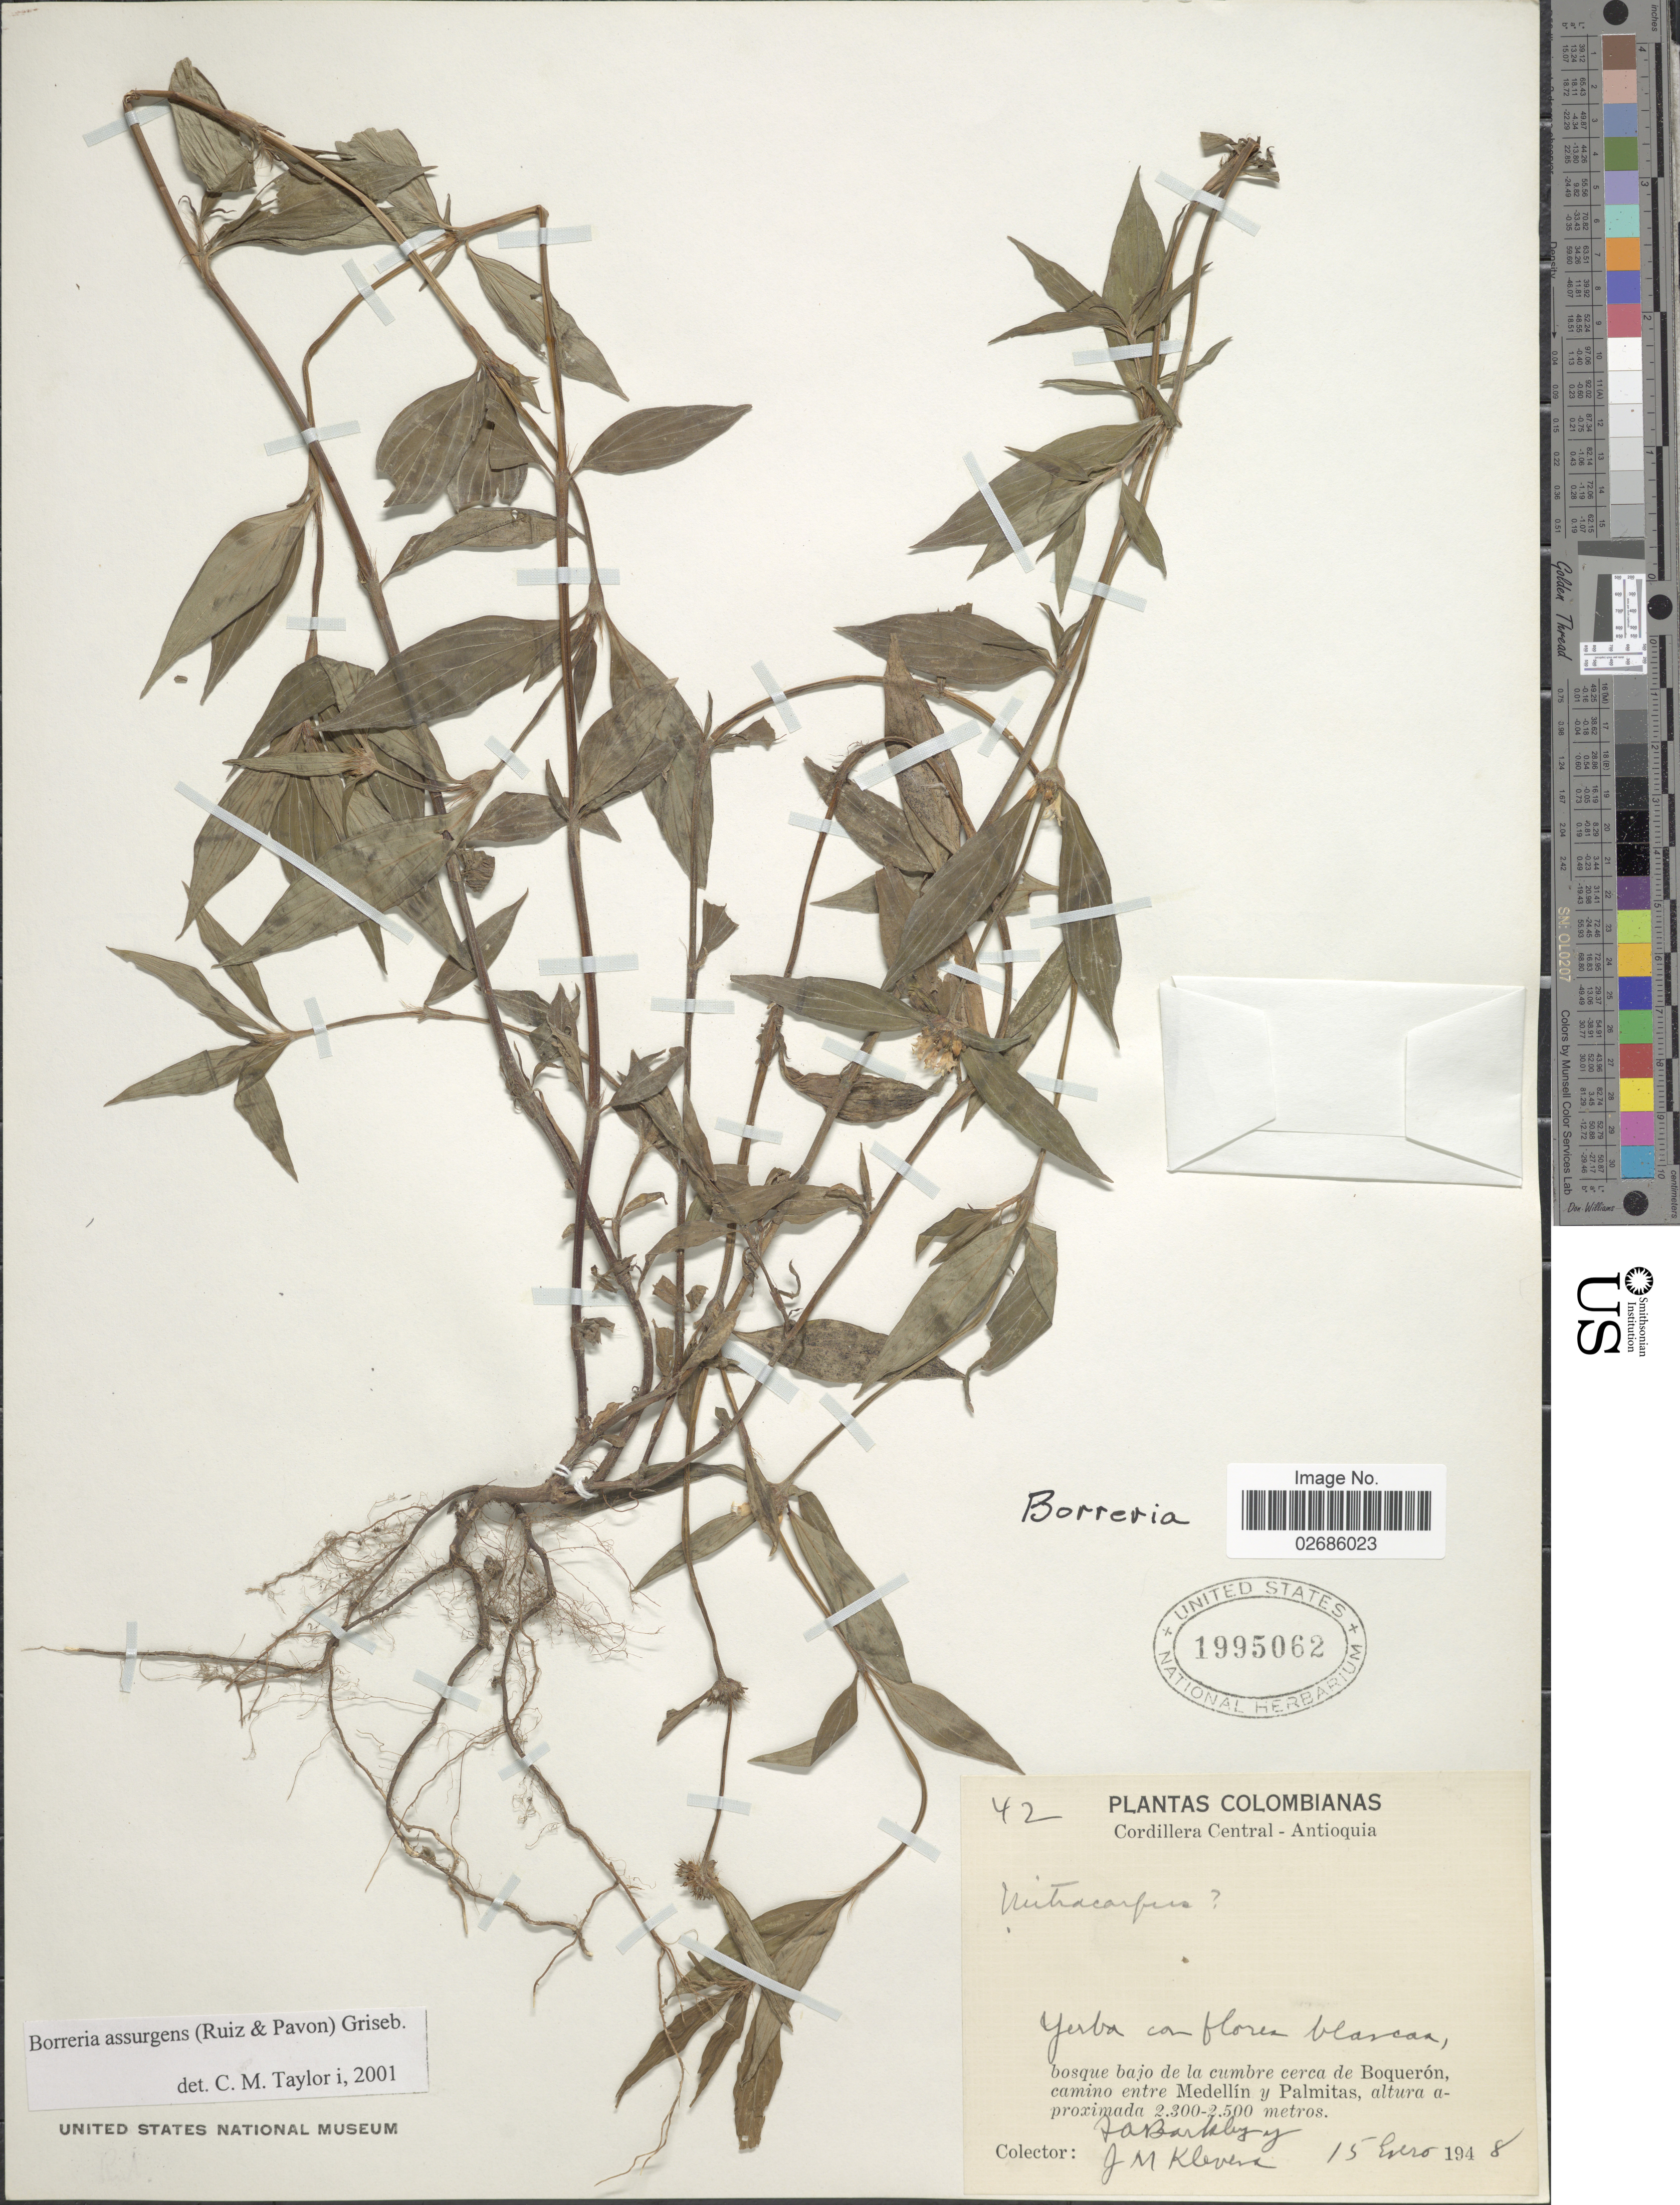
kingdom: Plantae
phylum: Tracheophyta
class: Magnoliopsida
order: Gentianales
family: Rubiaceae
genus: Borreria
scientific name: Borreria assurgens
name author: (Ruiz & Pav.) Griseb.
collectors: F. A. Barkley & J. Klevera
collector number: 42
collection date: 1948-01-15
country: Colombia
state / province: Antioquia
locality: Cordillera Central. Bosque de la cumbre cerca de Boqueron, camino entre Medellin y Palmitas.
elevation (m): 2300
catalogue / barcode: US 1995062